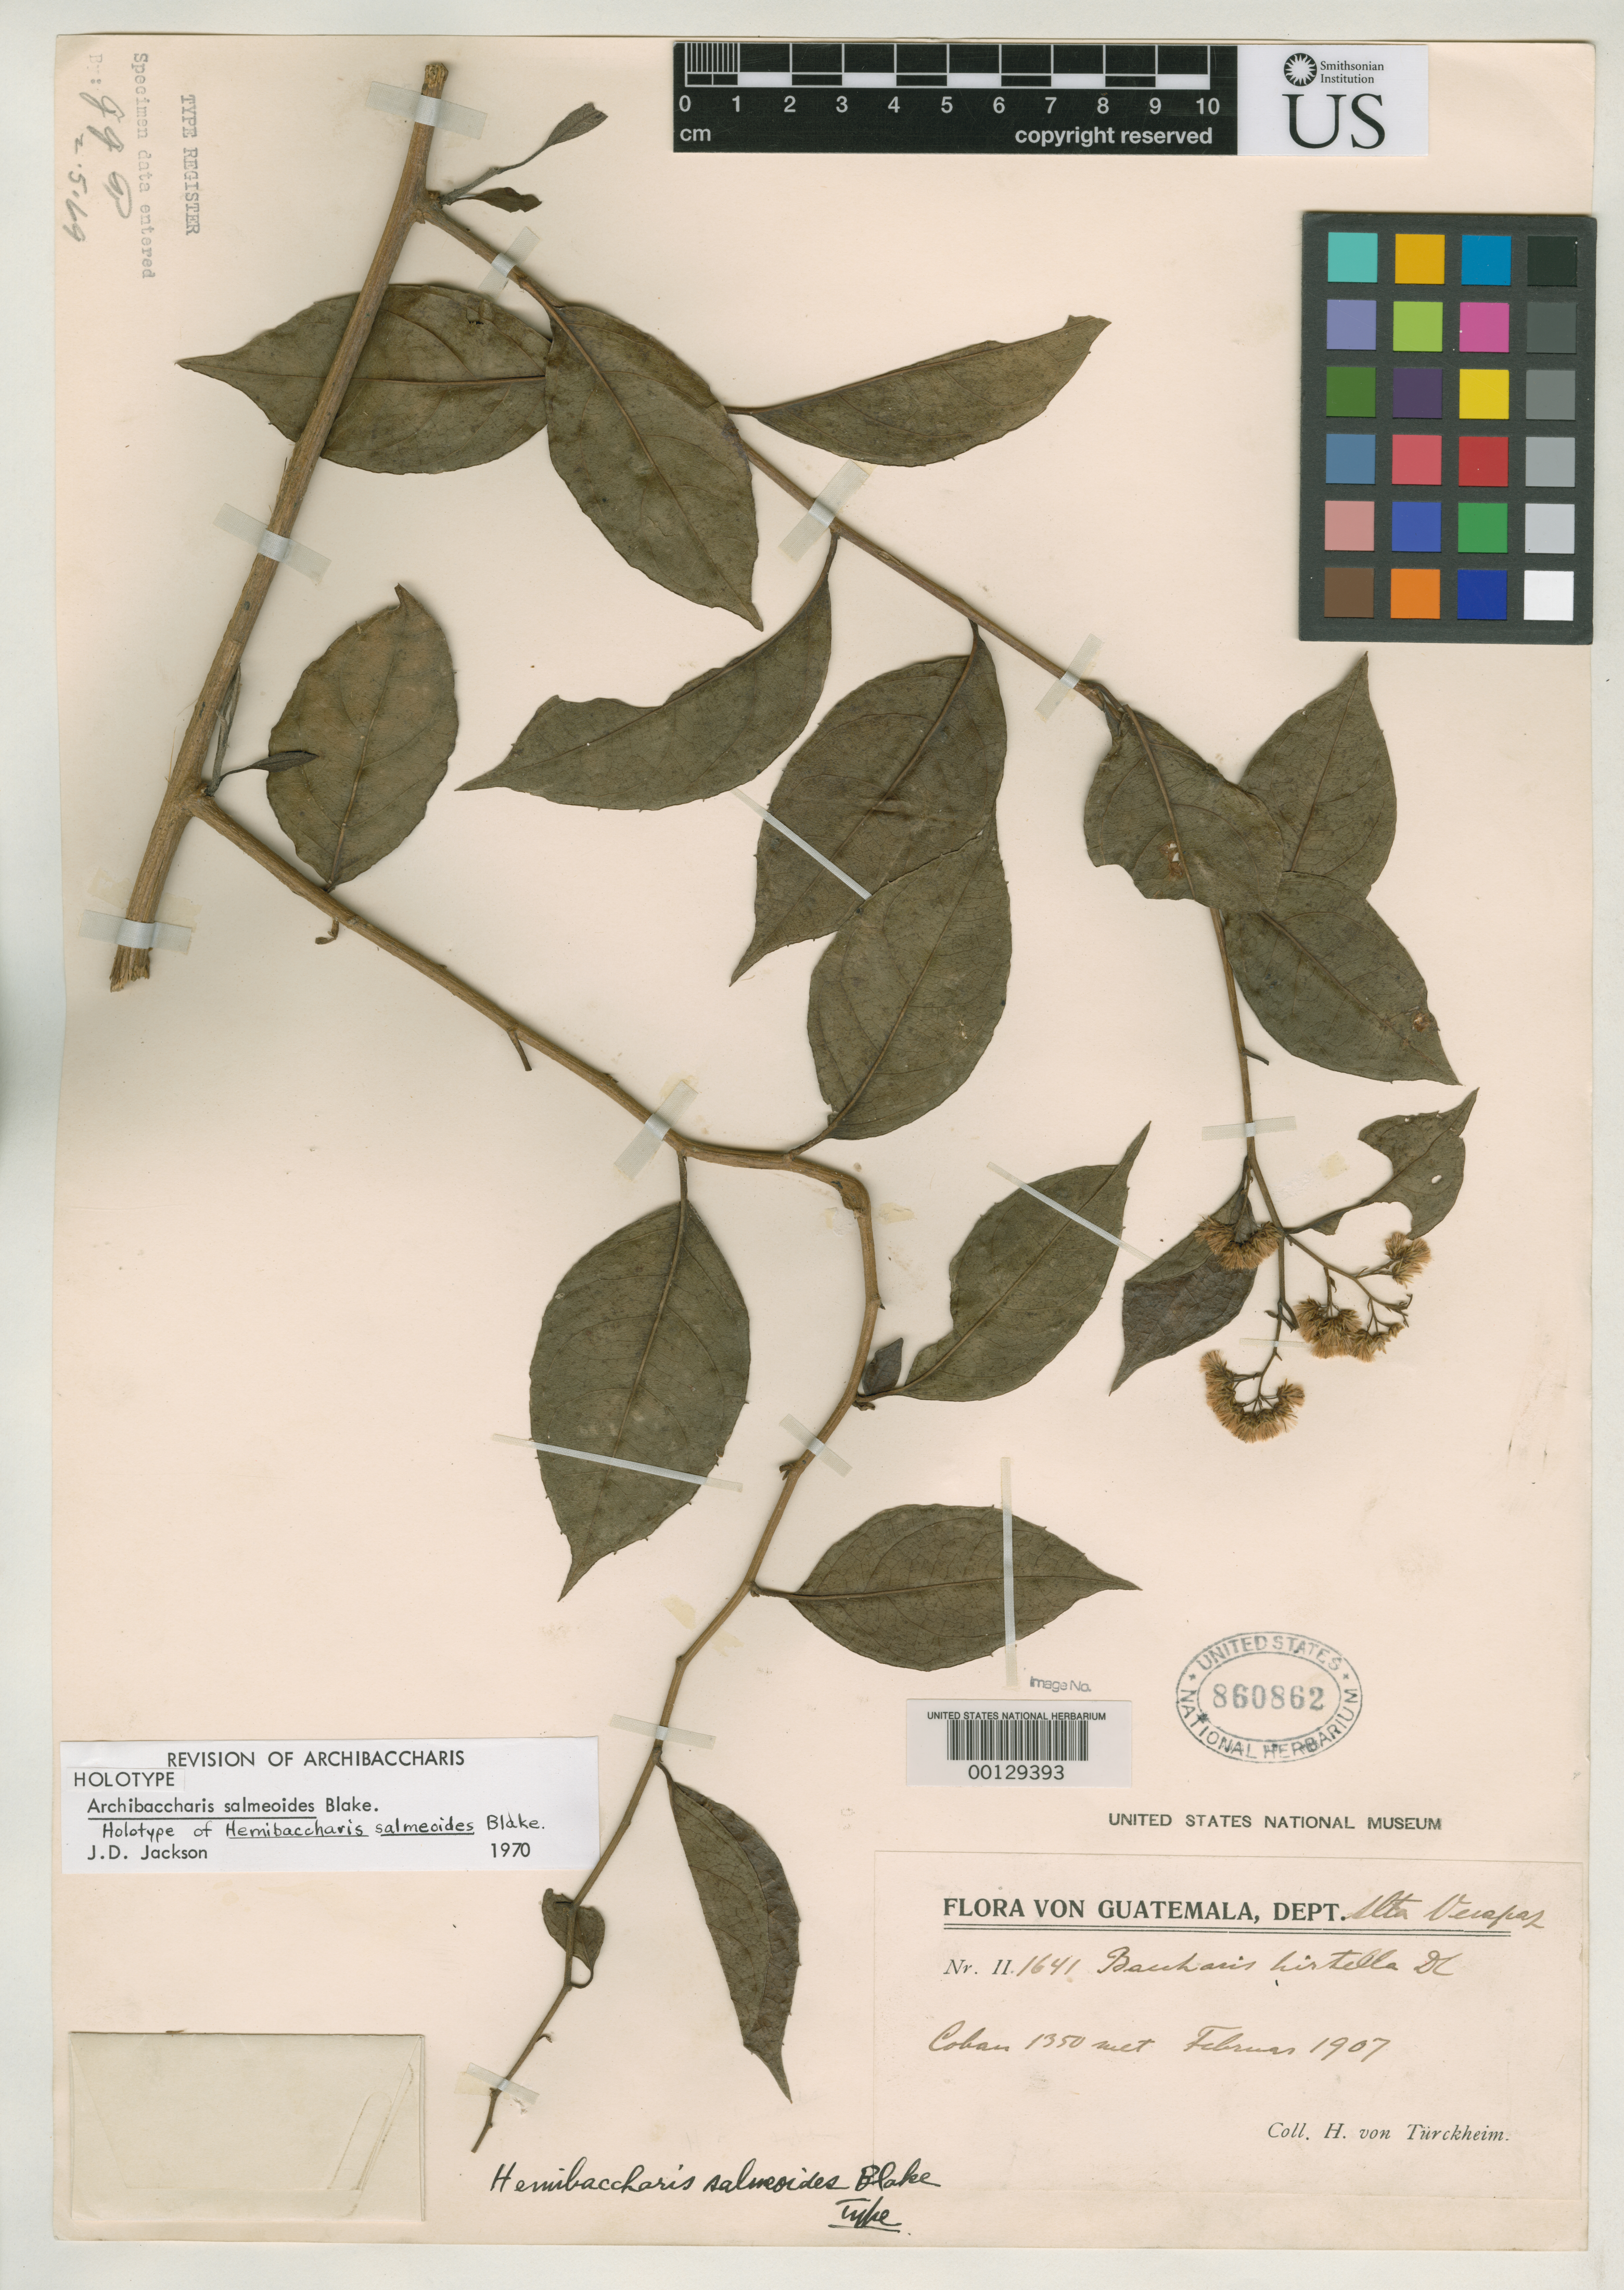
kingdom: Plantae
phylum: Tracheophyta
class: Magnoliopsida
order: Asterales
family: Asteraceae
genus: Hemibaccharis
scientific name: Hemibaccharis salmeoides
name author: S.F. Blake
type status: Holotype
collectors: H. von Türckheim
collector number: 2-1641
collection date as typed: Feb 1907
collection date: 1907-02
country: Guatemala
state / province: Alta Verapaz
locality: Cobán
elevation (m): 1350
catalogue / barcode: US 860862